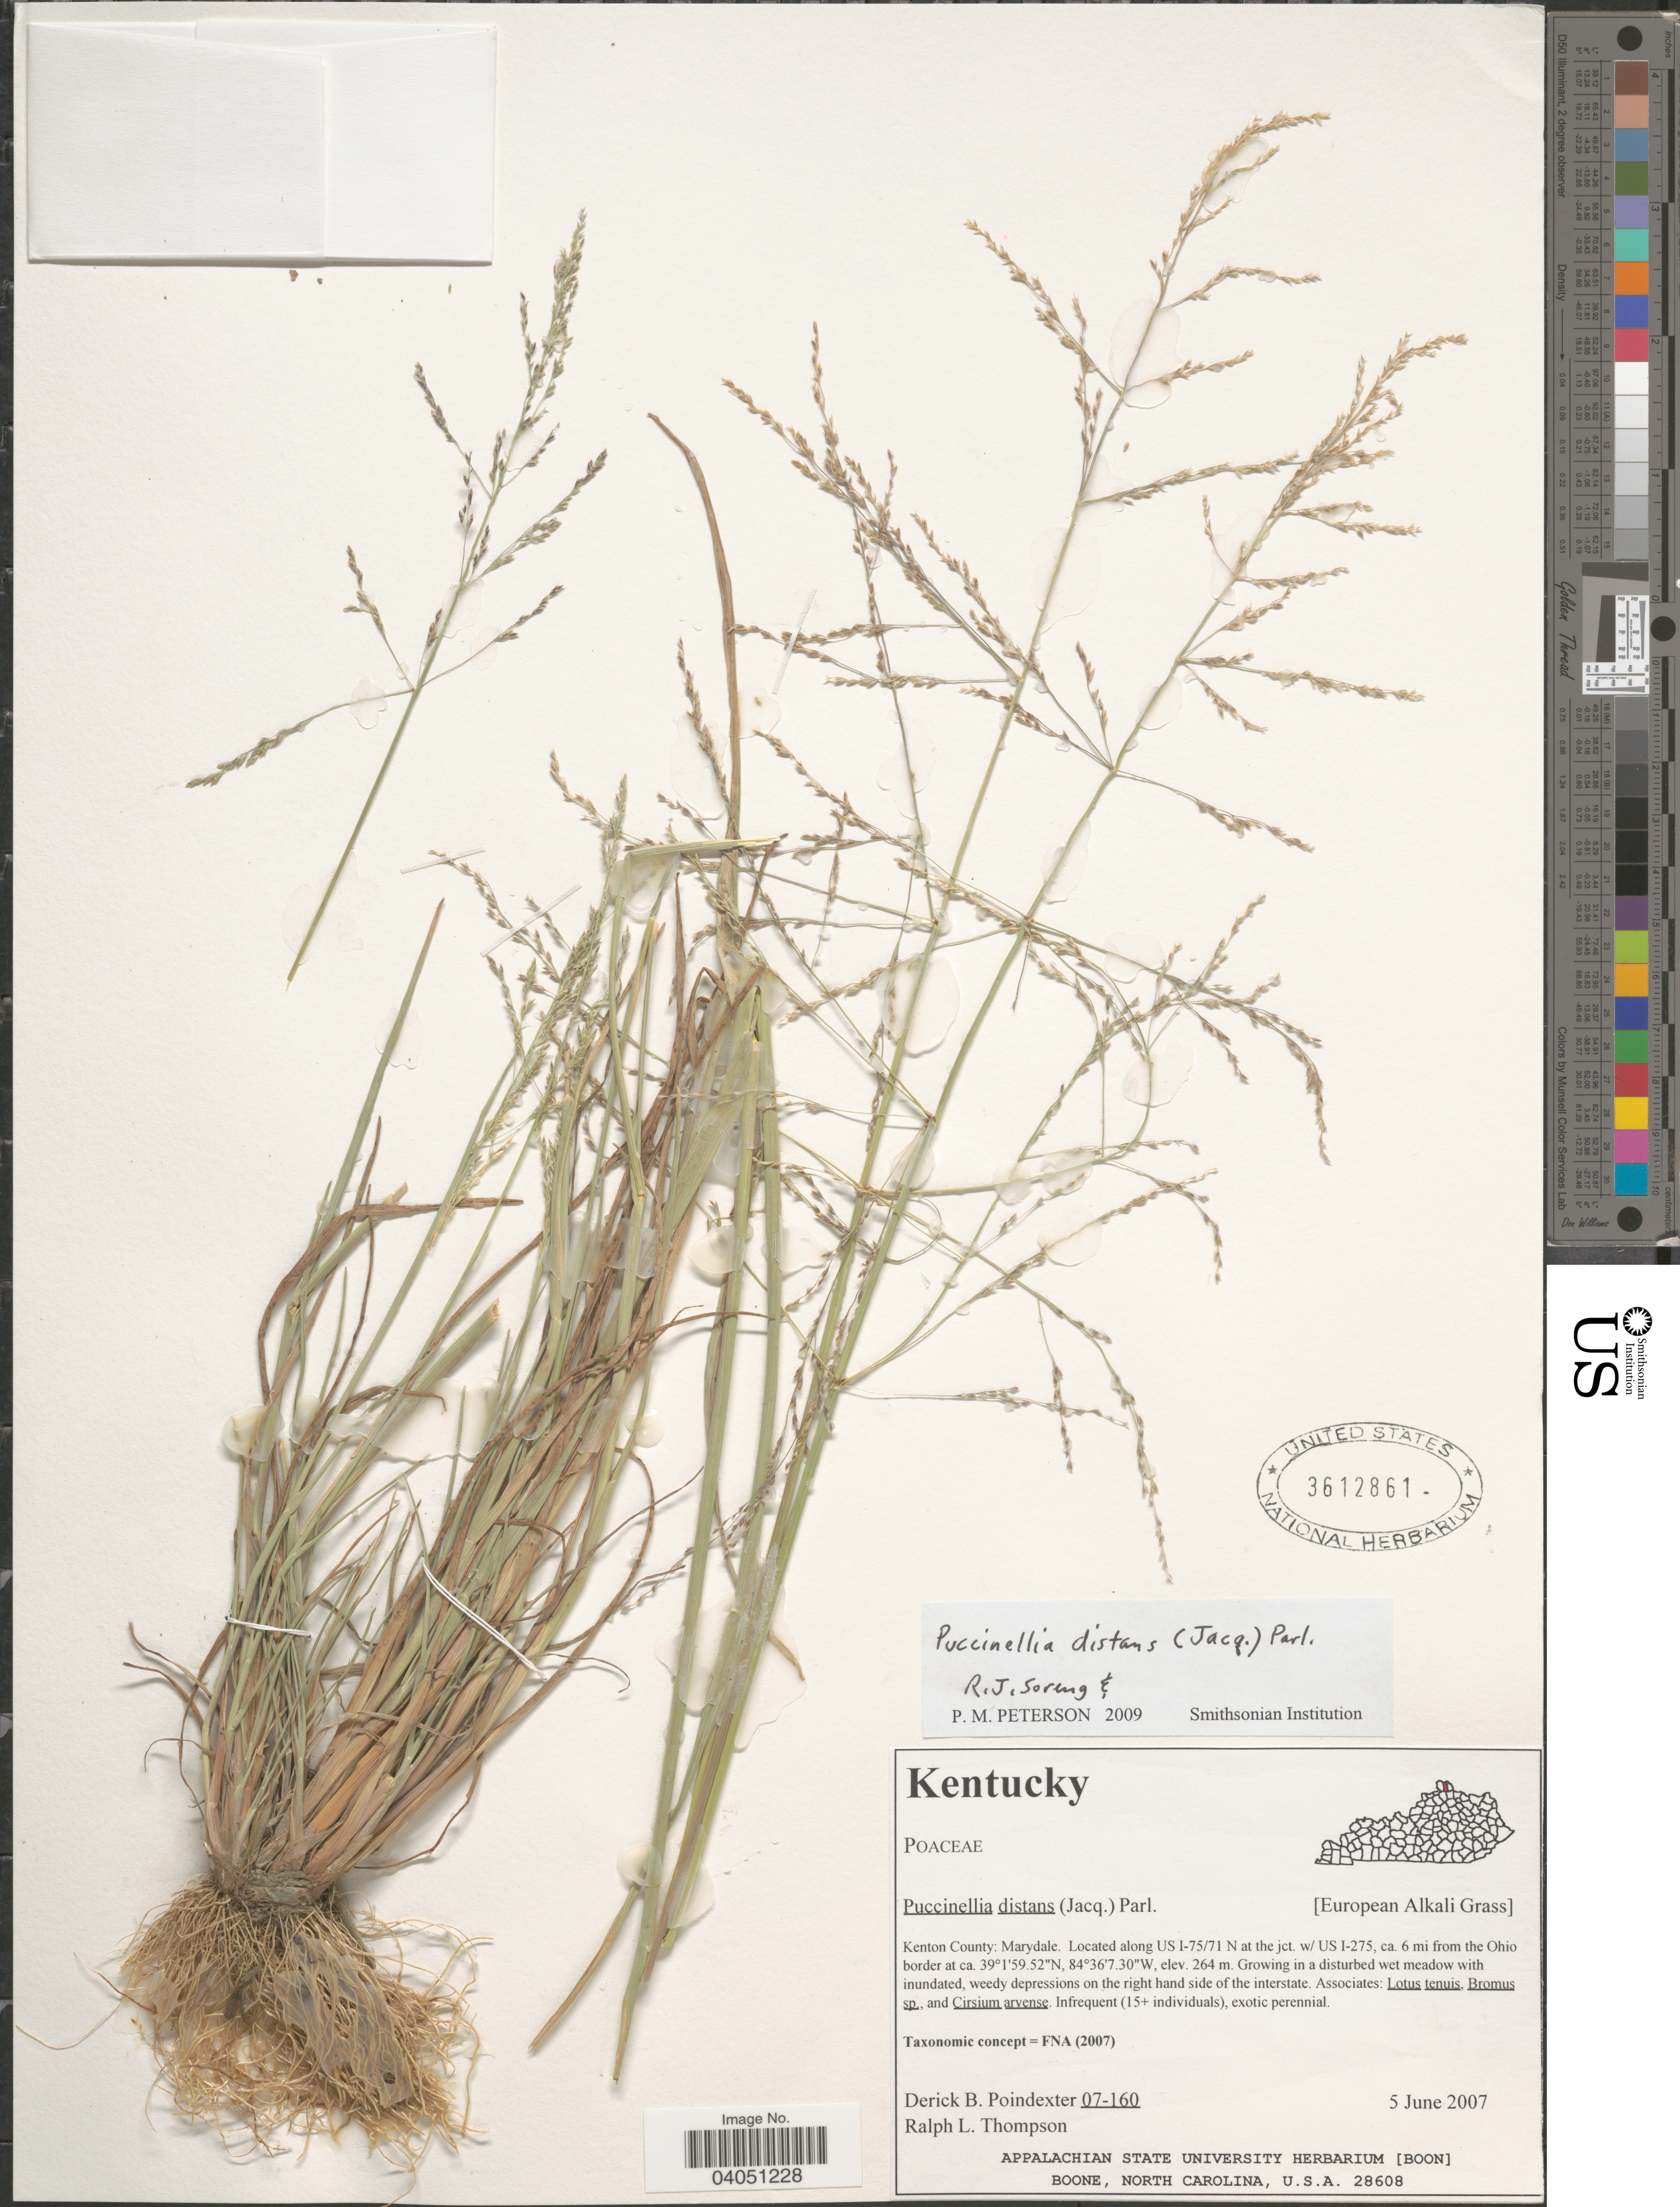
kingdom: Plantae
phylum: Tracheophyta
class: Liliopsida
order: Poales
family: Poaceae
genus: Puccinellia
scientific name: Puccinellia distans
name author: (Jacq.) Parl.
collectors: D. Poindexter & R. L. Thompson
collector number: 07-160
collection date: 2007-06-05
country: United States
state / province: Kentucky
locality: Kenton County: Marydale. Along US I-75/71 N at the jct. w/US I-275., ca. 6 mi from the Ohio border.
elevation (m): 264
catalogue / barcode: US 3612861